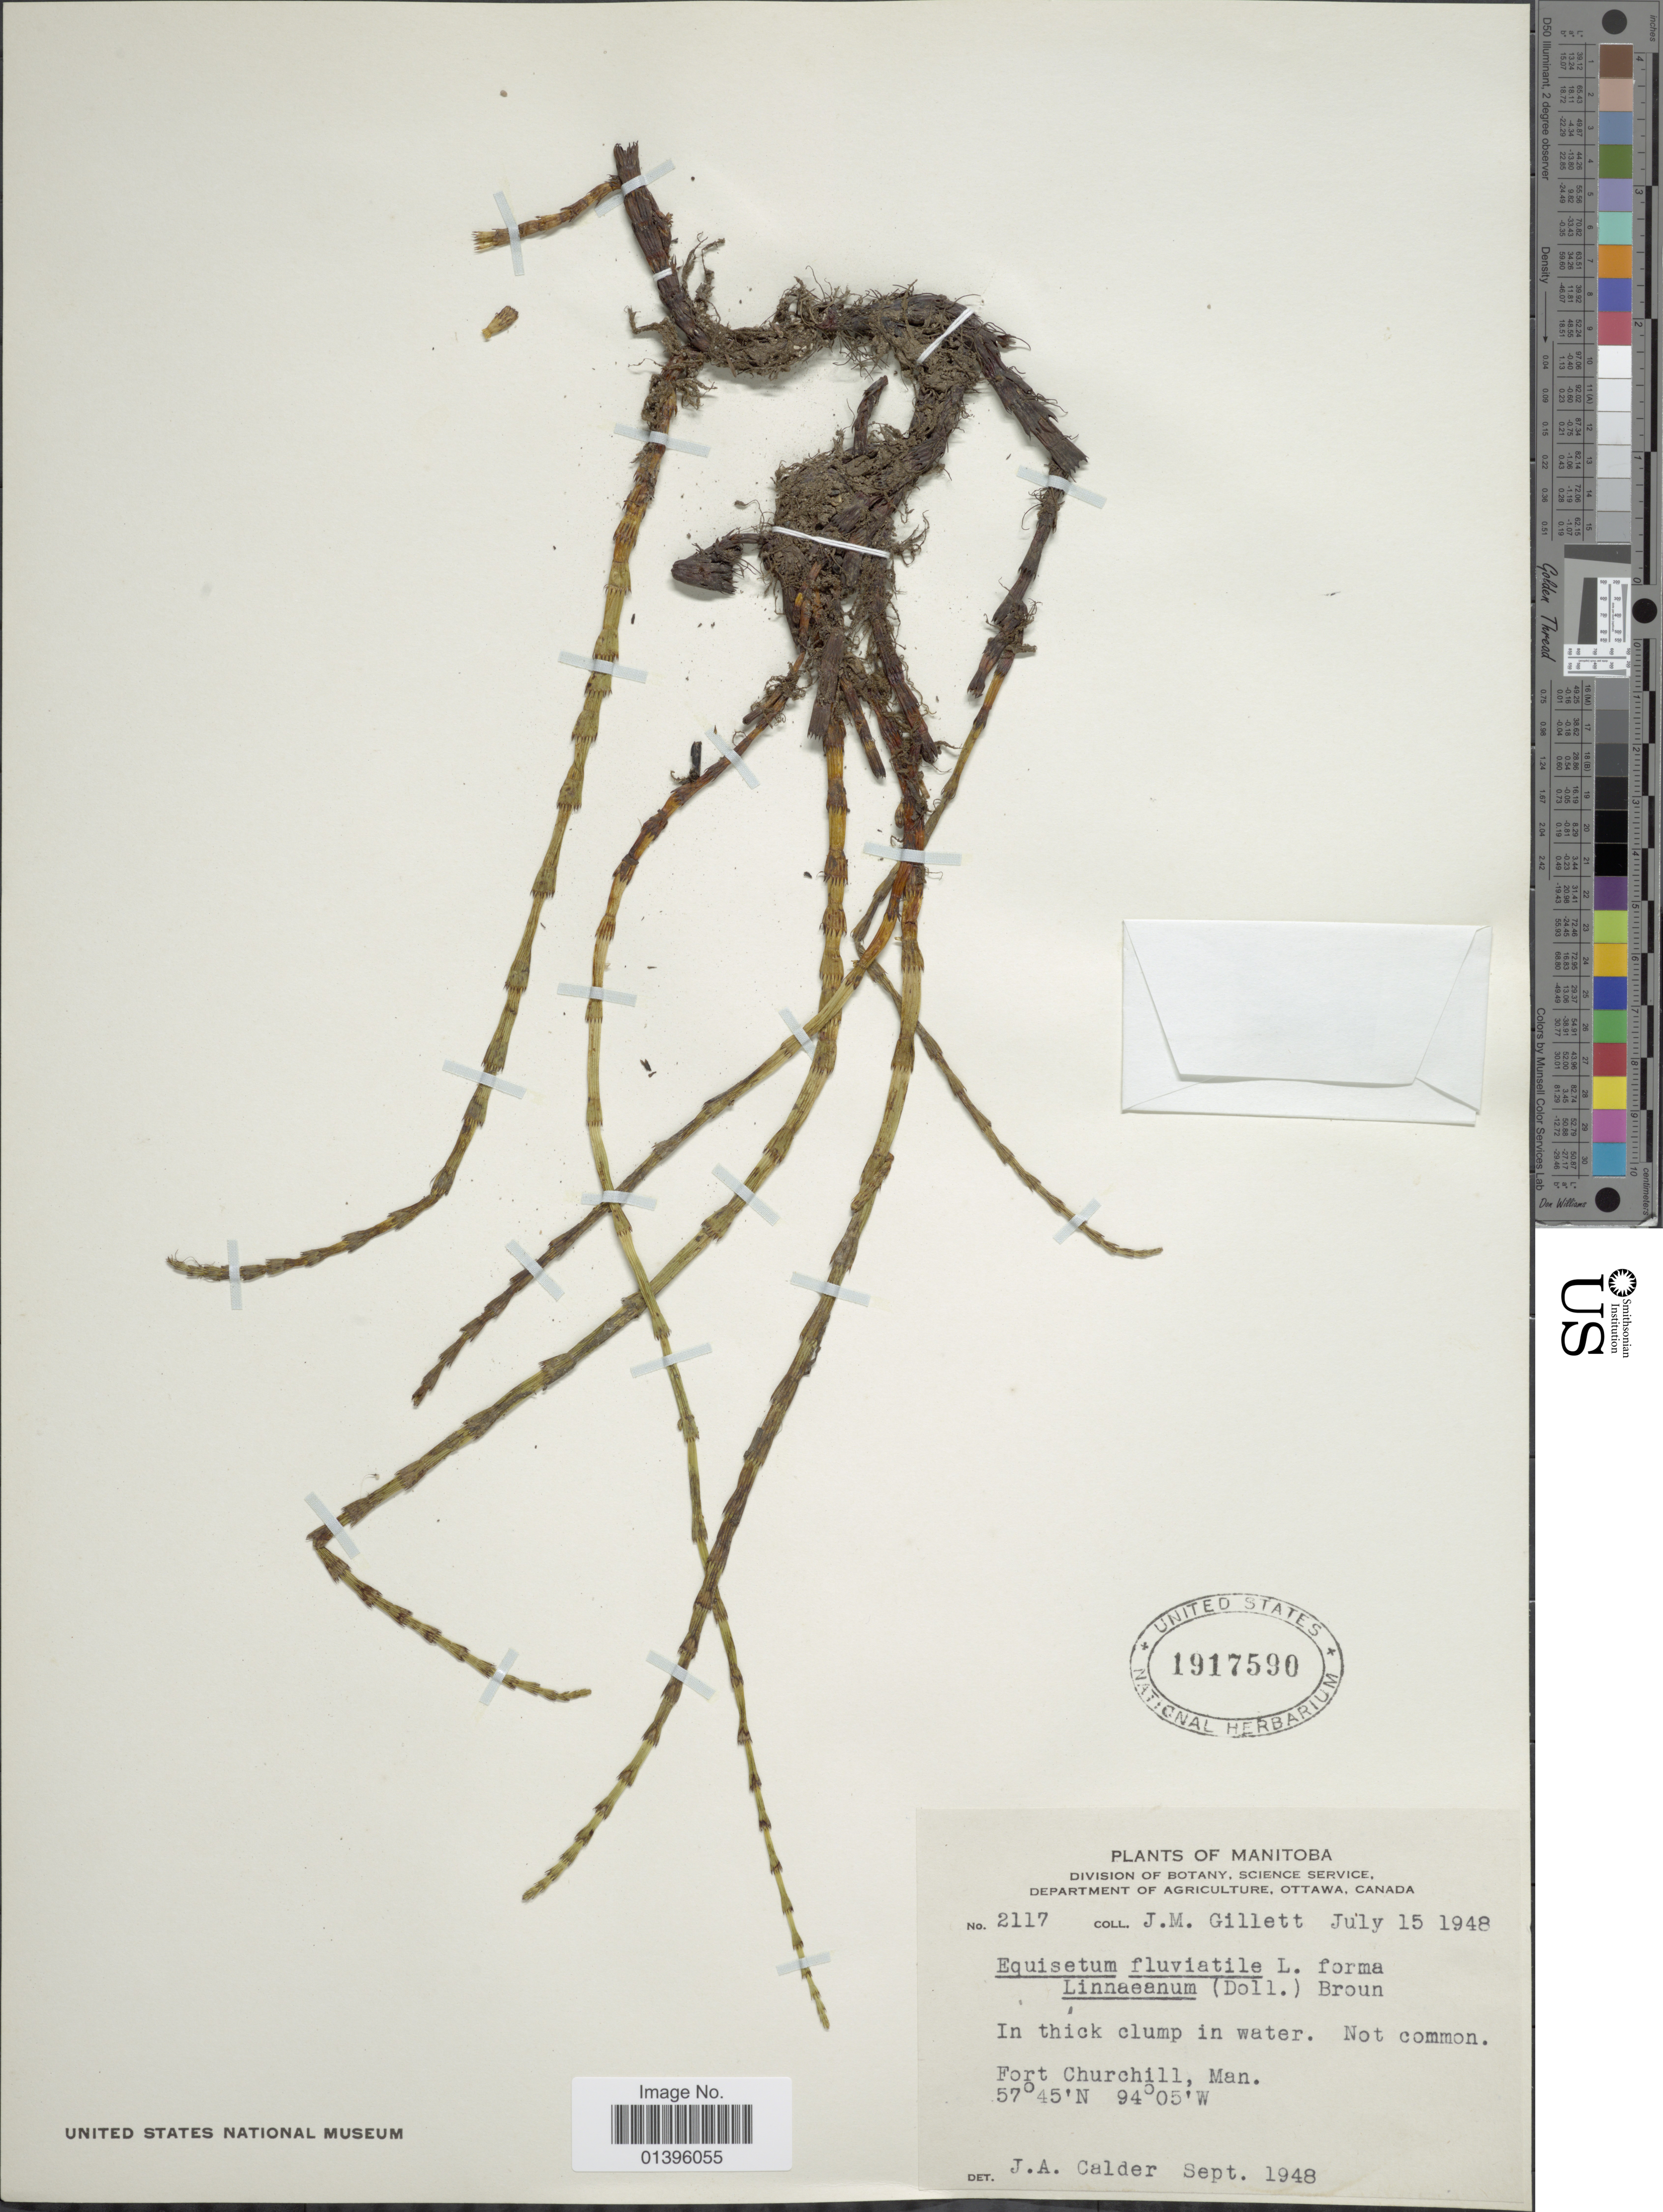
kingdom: Plantae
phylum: Tracheophyta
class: Polypodiopsida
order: Equisetales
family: Equisetaceae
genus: Equisetum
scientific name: Equisetum fluviatile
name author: L.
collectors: J. M. Gillett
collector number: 2117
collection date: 1948-07-15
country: Canada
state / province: Manitoba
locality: Fort Churchill, Man.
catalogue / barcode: US 1917590